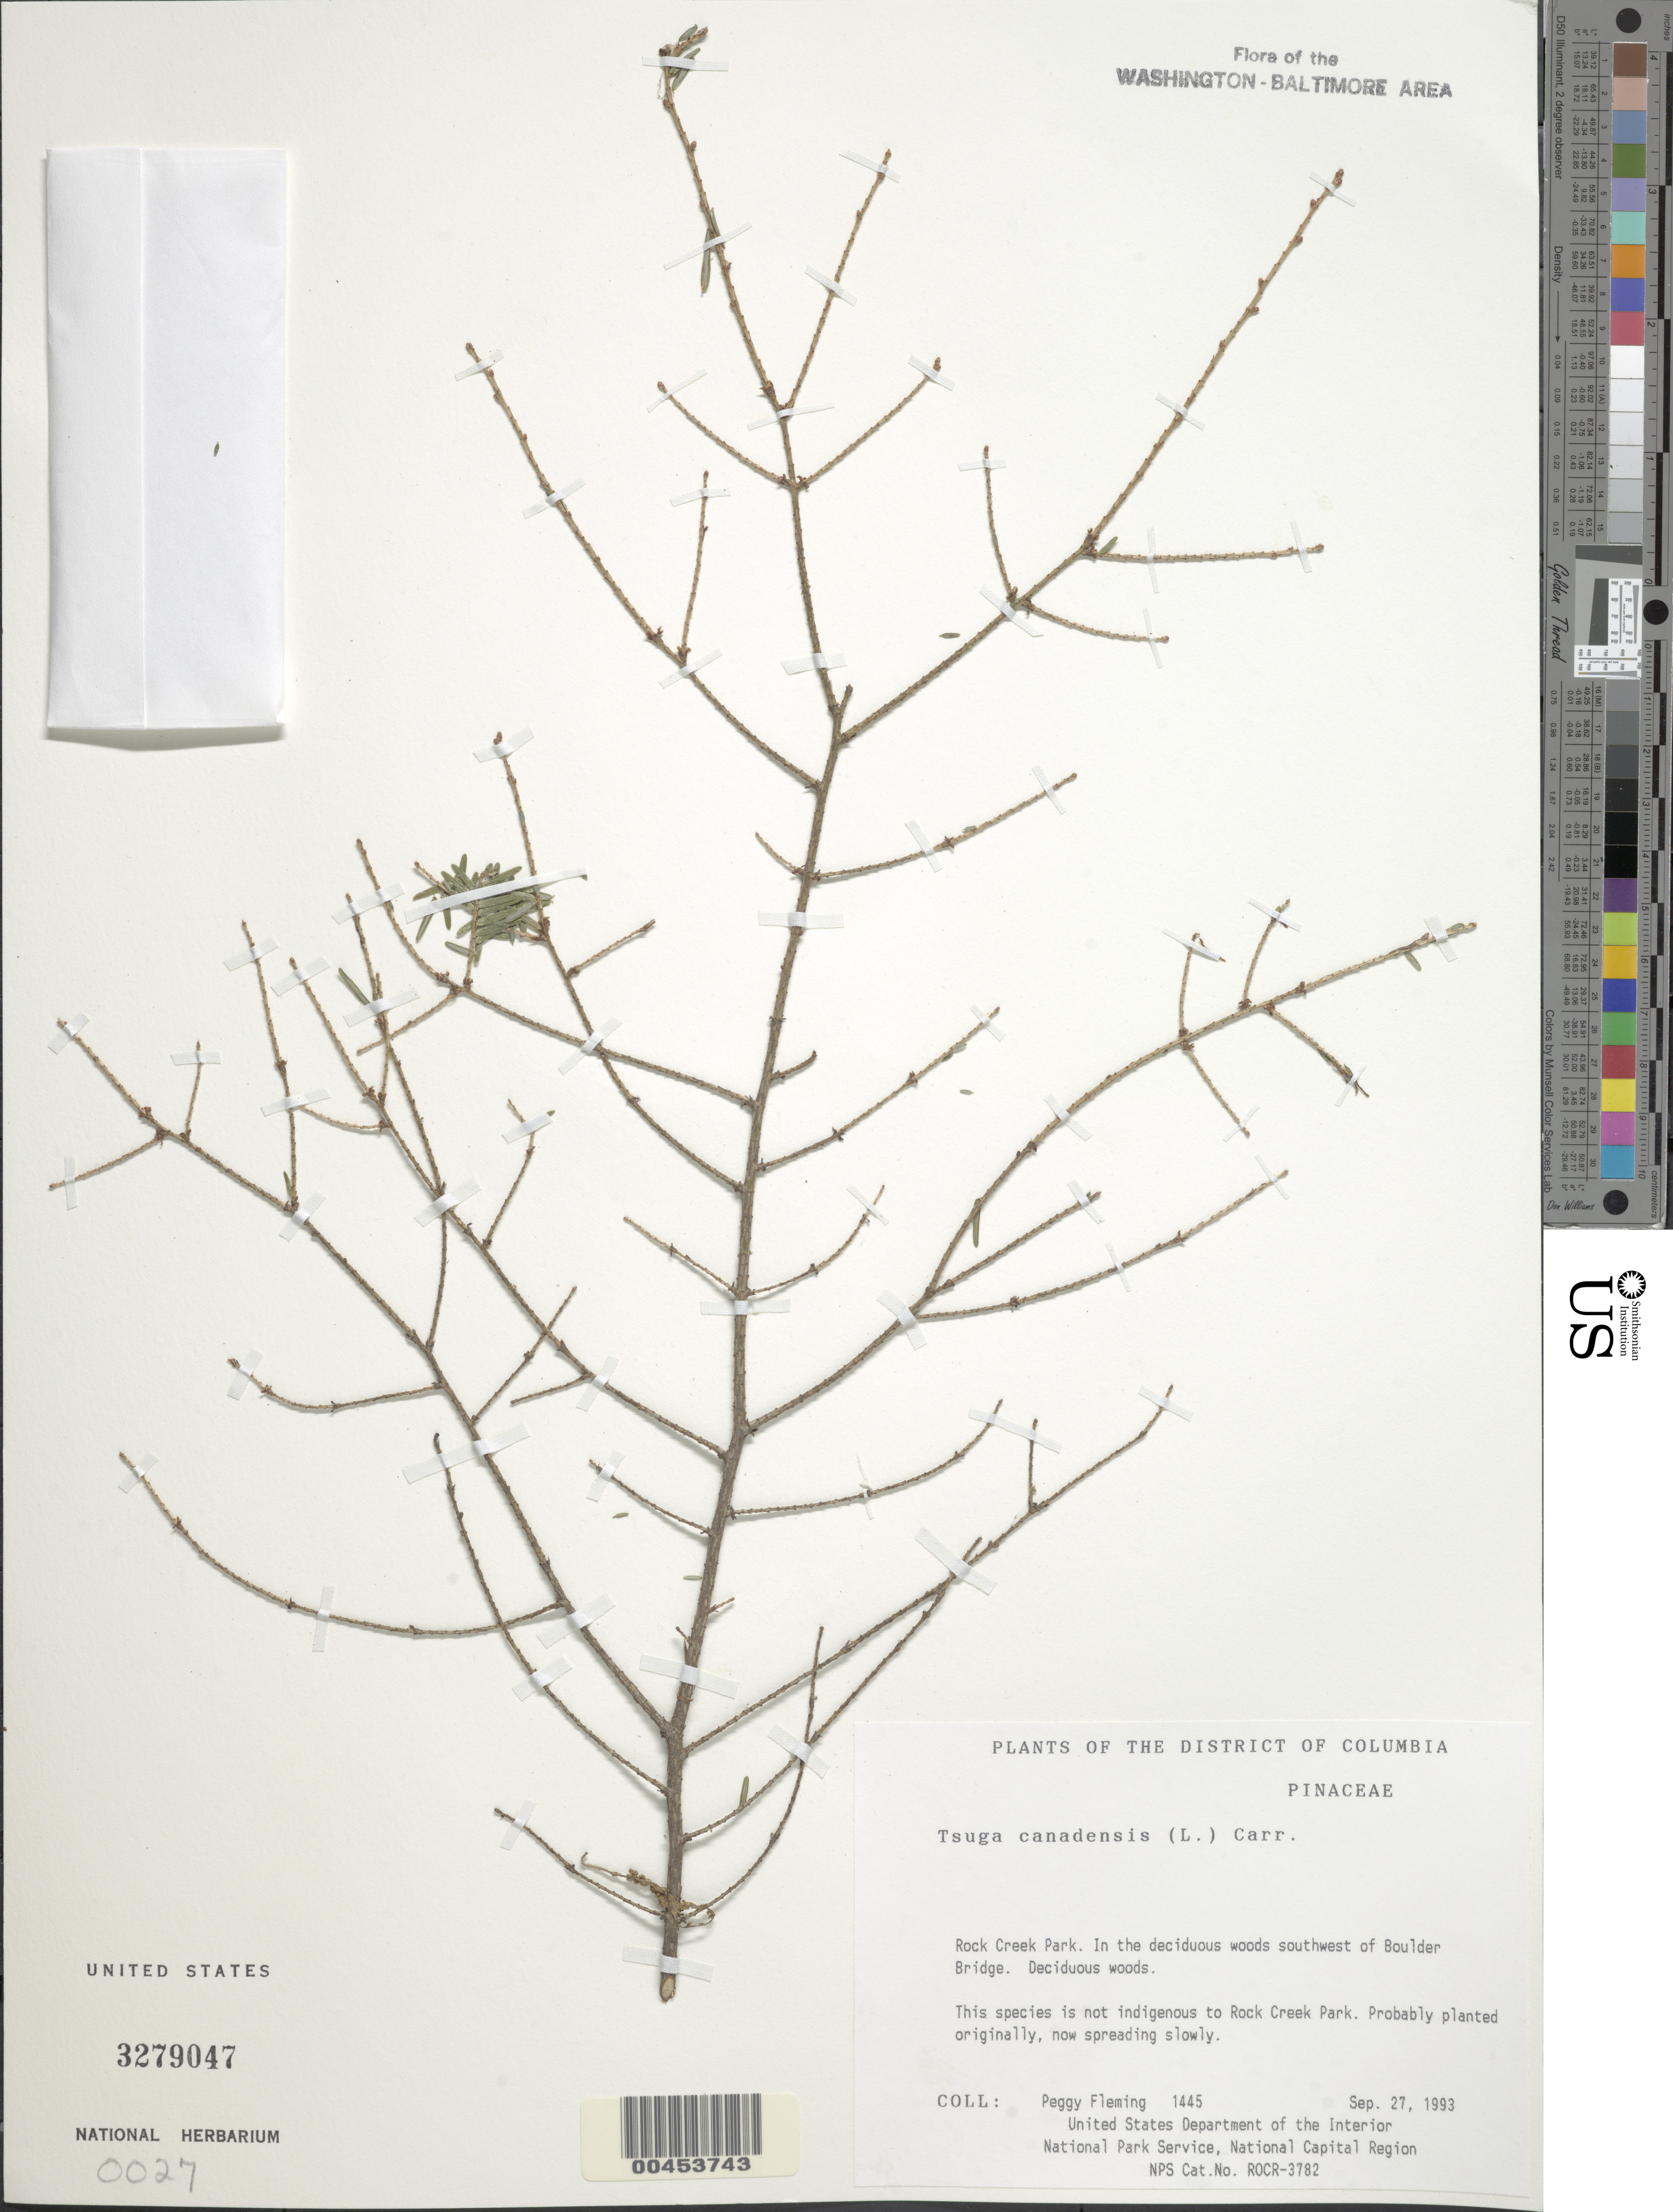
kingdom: Plantae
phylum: Tracheophyta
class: Pinopsida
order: Pinales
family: Pinaceae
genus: Tsuga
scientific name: Tsuga canadensis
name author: (L.) Carrière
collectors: P. Fleming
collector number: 1445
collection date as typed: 27 Sep 1993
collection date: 1993-09-27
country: United States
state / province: District of Columbia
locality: Rock Creek Park, SW of Boulder Bridge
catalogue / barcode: US 3279047